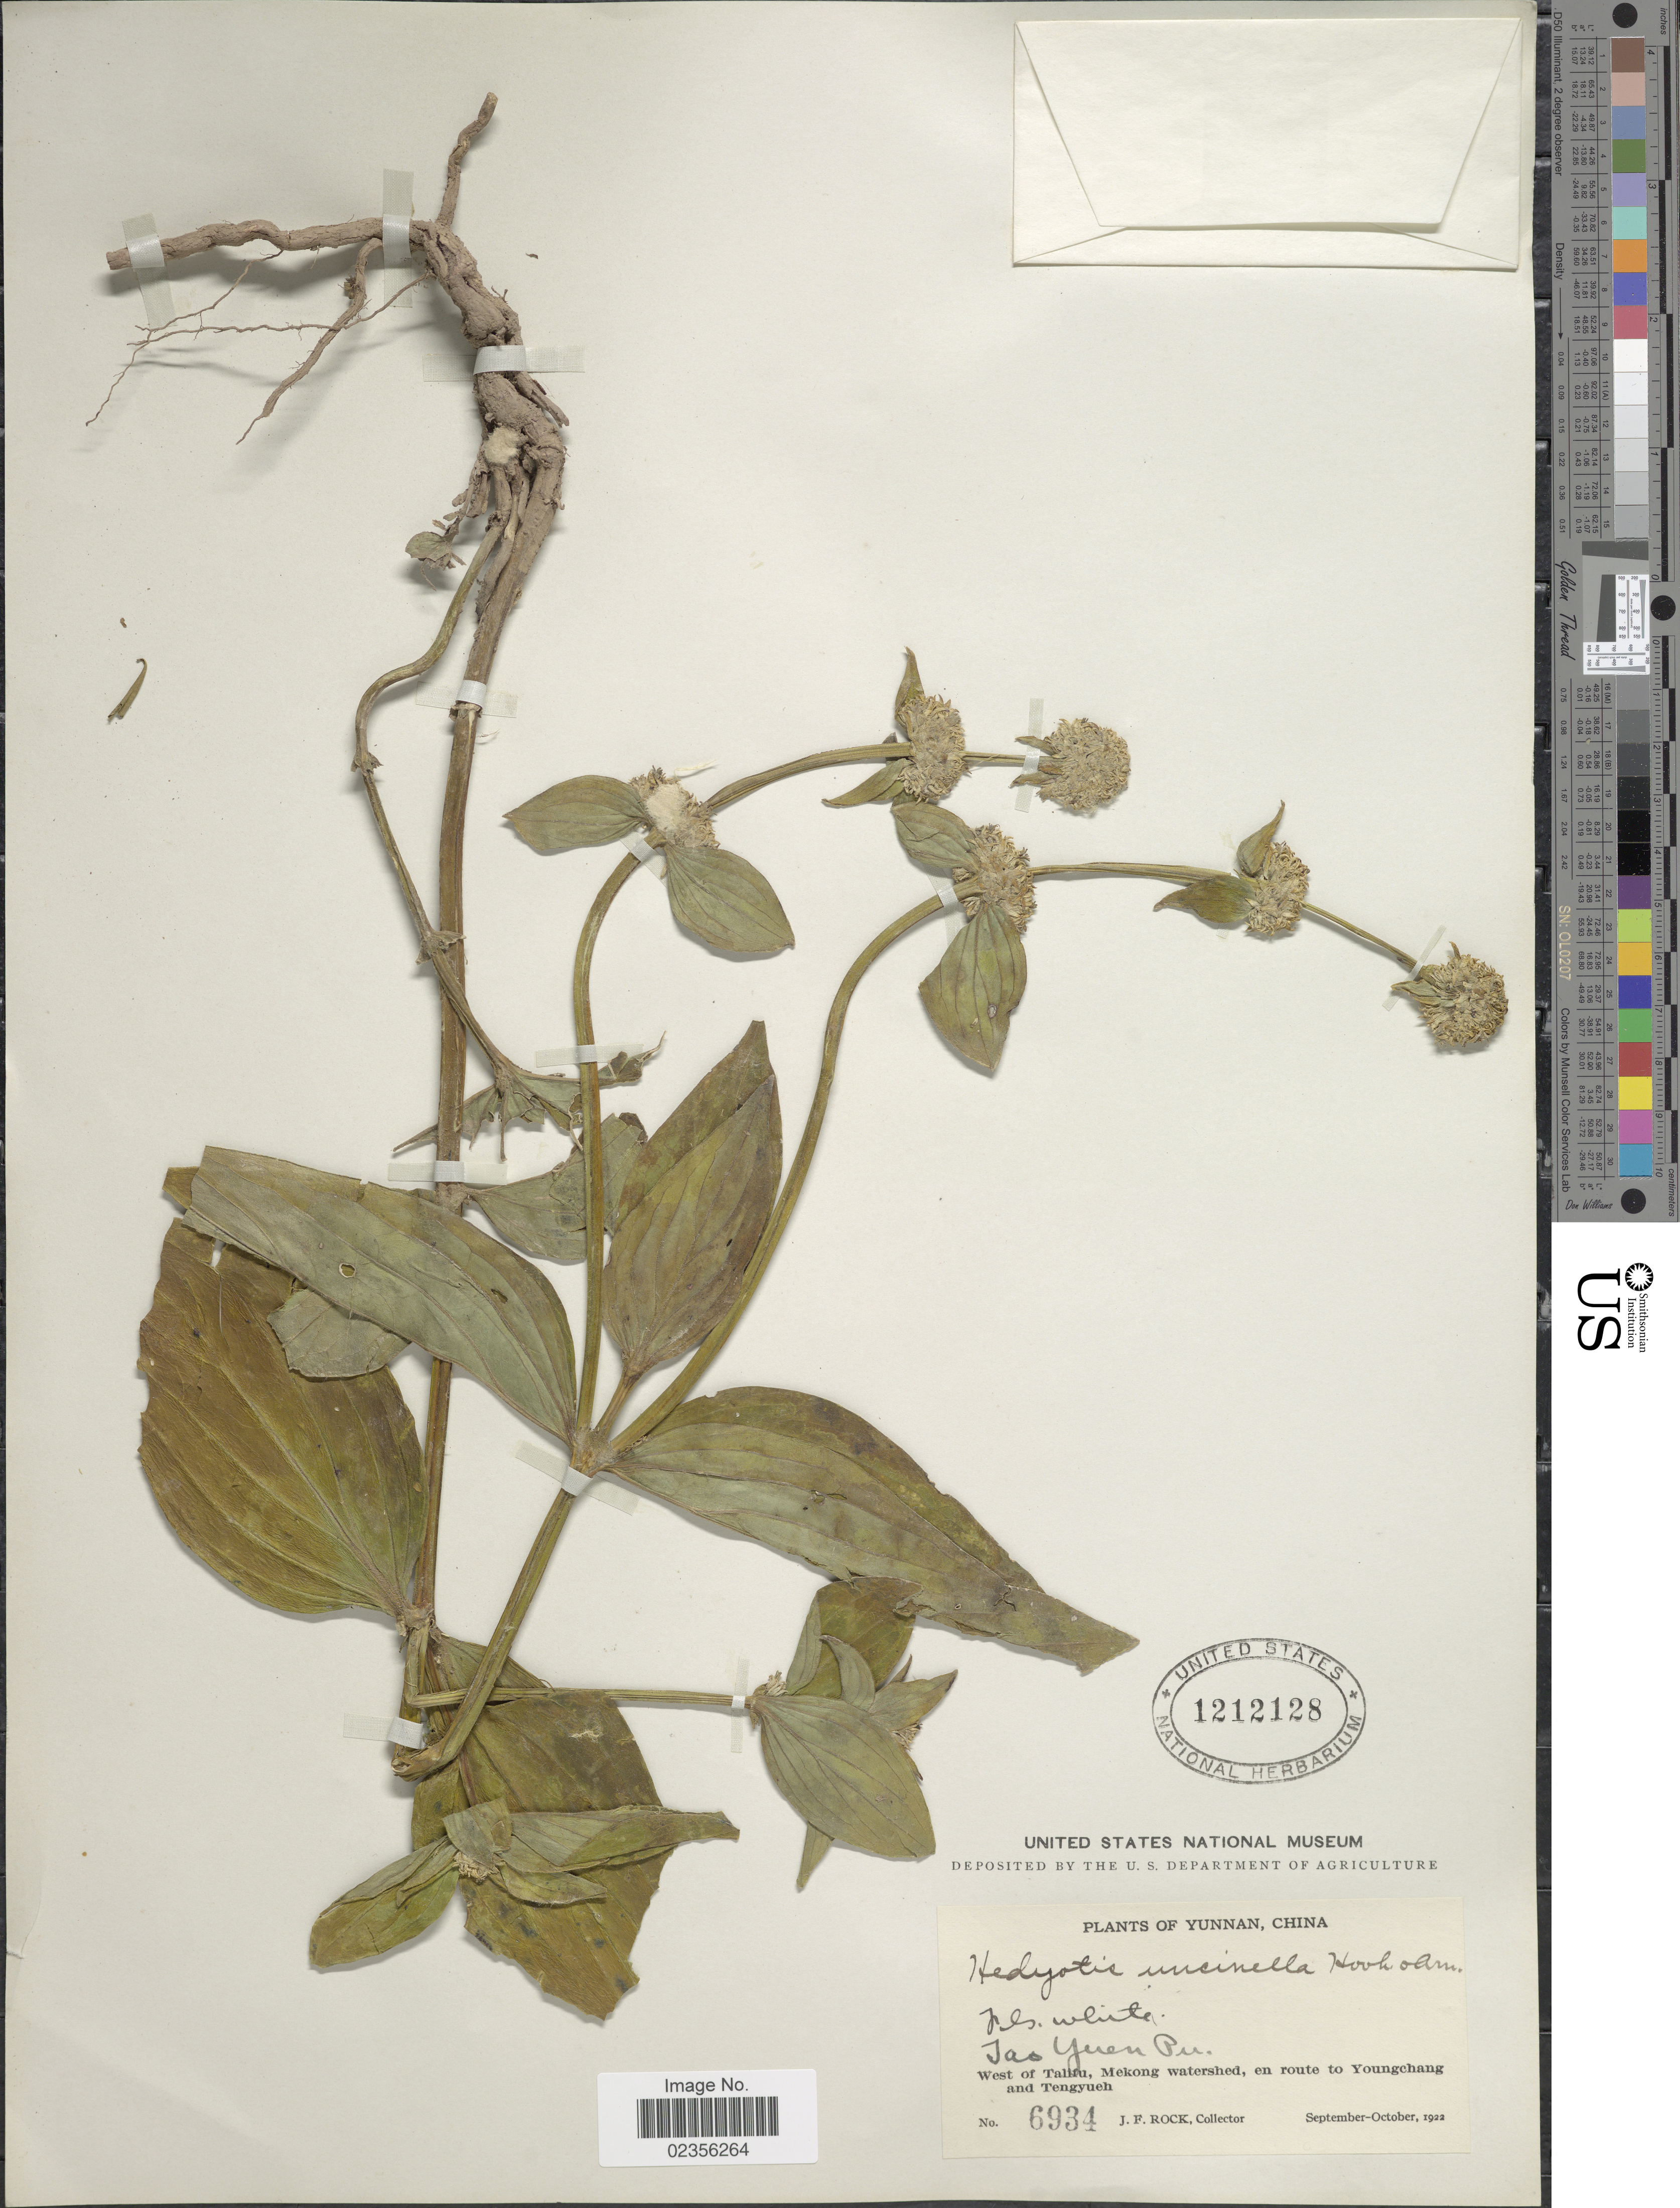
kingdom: Plantae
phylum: Tracheophyta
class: Magnoliopsida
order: Gentianales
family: Rubiaceae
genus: Hedyotis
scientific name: Hedyotis uncinella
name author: Hook. & Arn.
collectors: J. Rock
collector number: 6934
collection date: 1922-09/1922-10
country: China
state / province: Yunnan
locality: Yunnan, China, West of Talifu, Mekong watershed, en route to Youngchang and Tengyueh, Jas Yuen Pu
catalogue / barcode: US 1212128